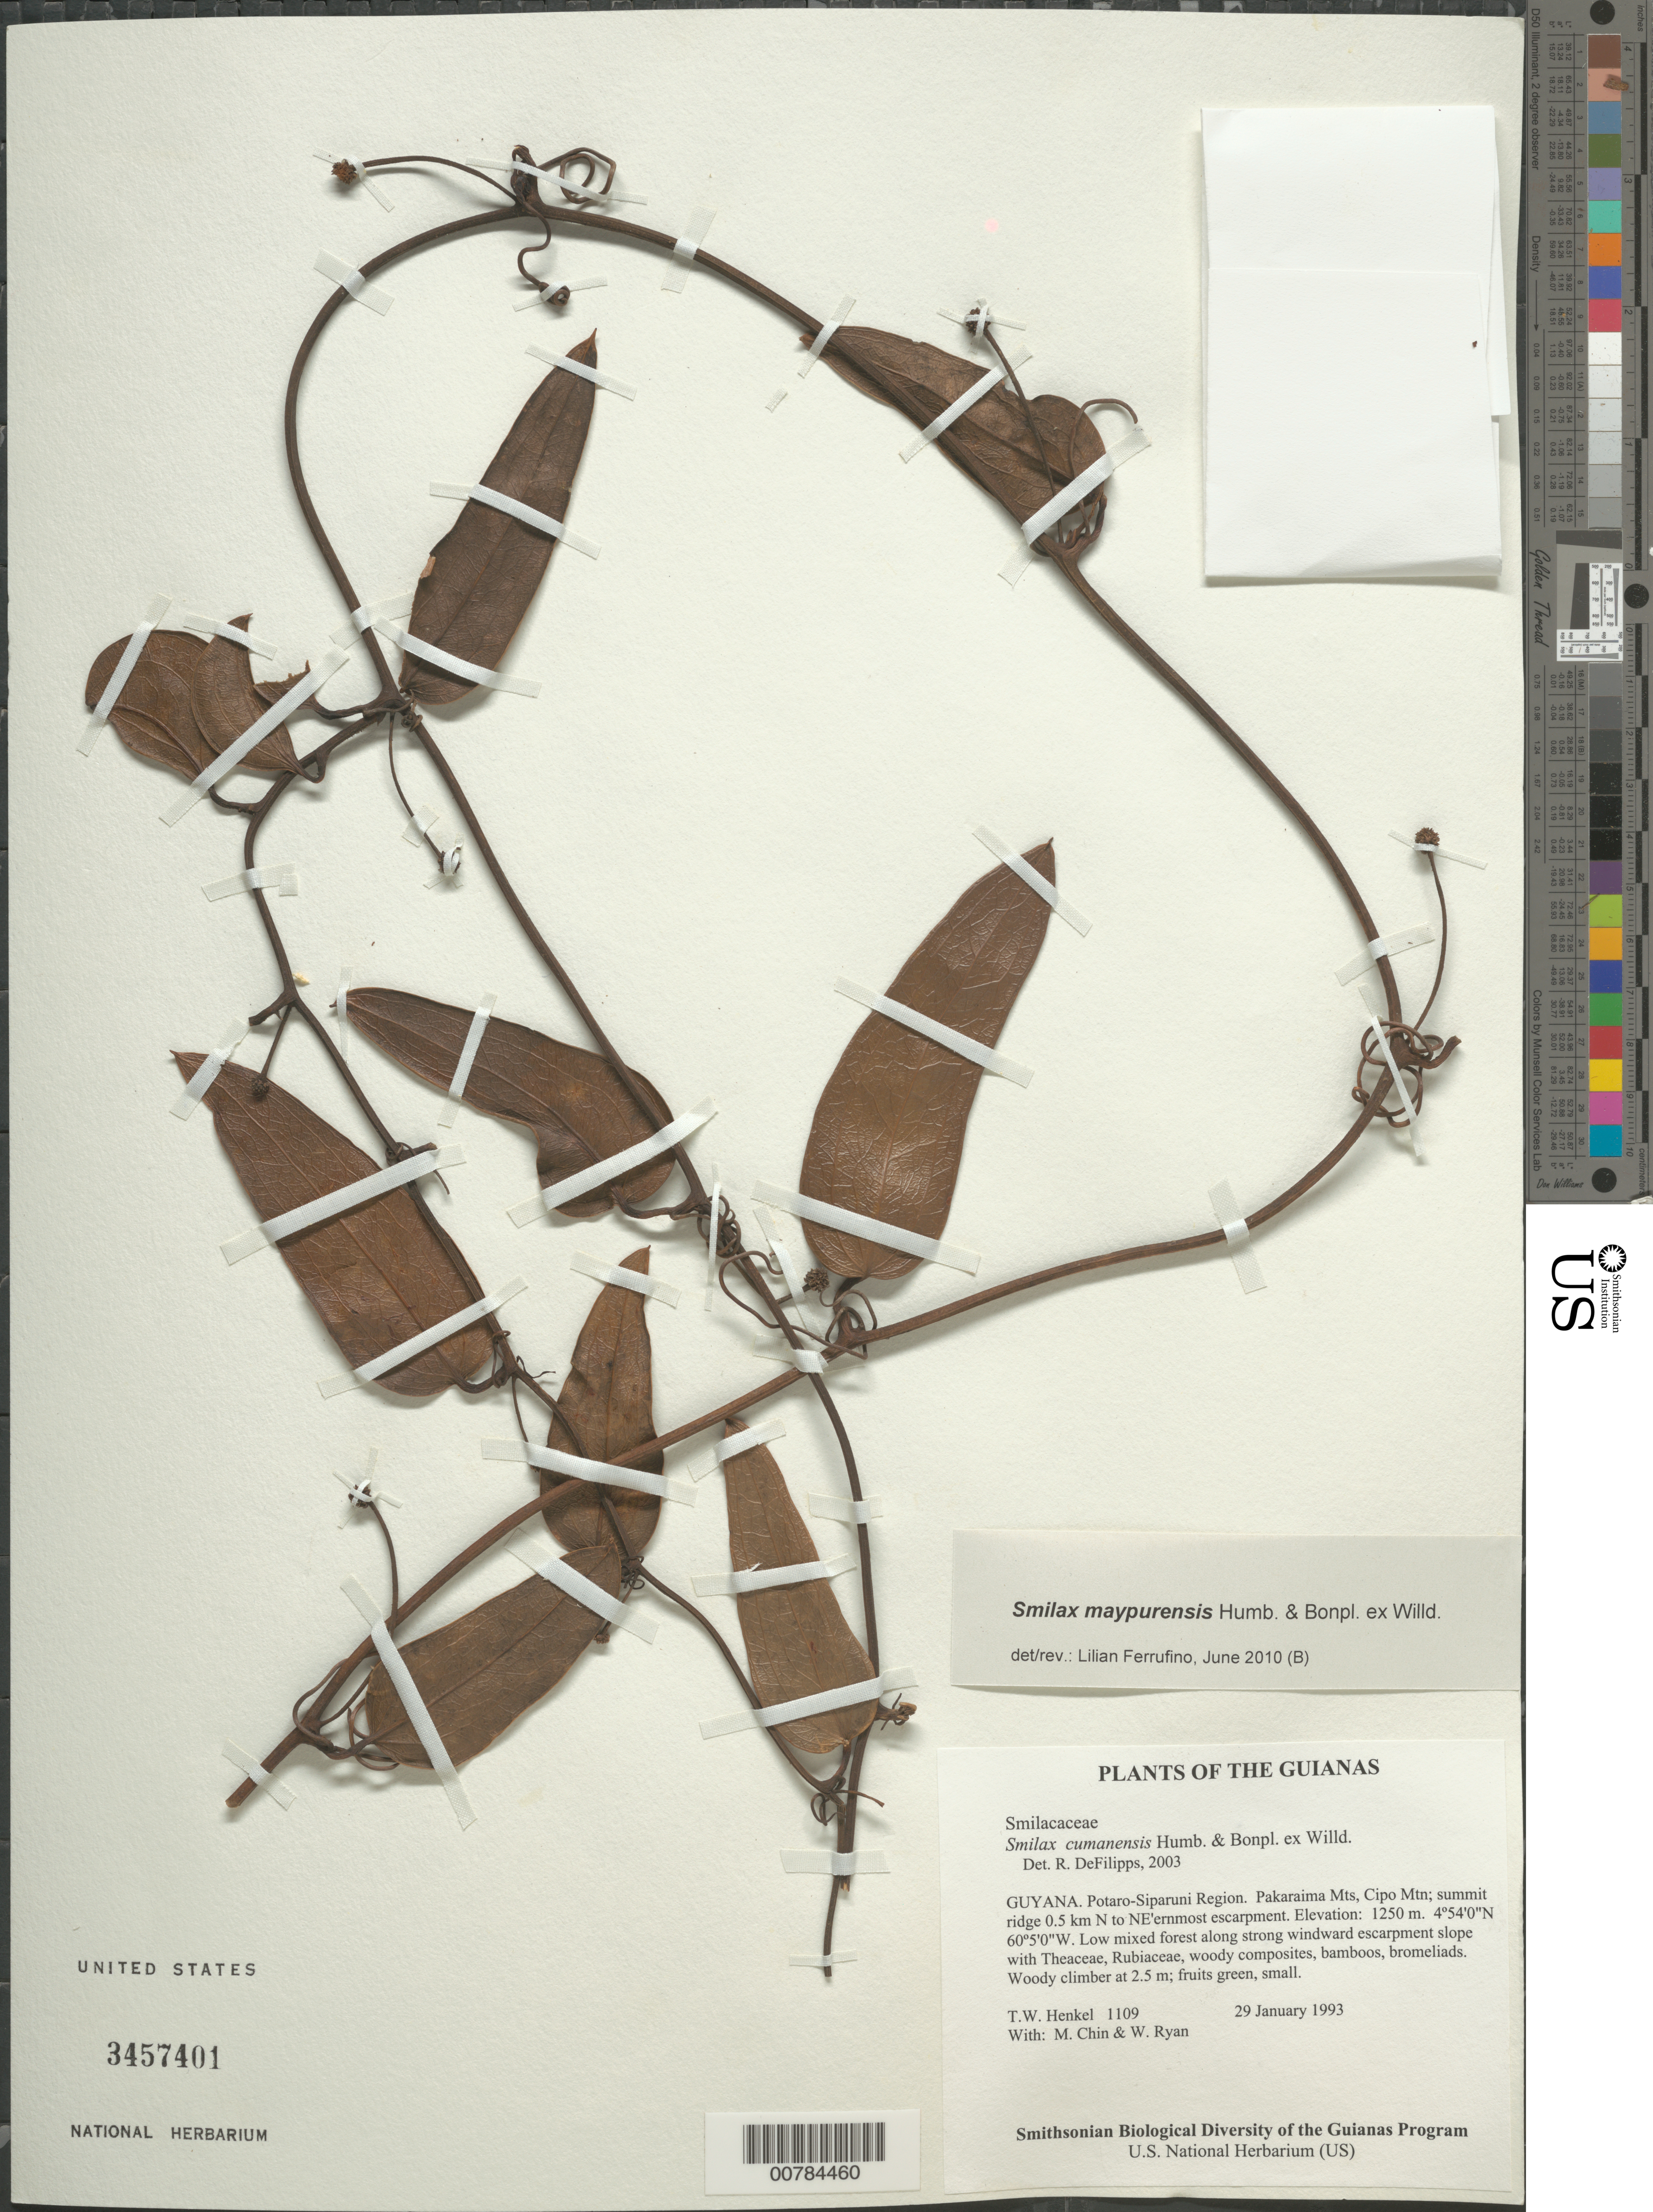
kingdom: Plantae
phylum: Tracheophyta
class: Liliopsida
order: Liliales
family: Smilacaceae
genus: Smilax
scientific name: Smilax maypurensis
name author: Humb. & Bonpl. ex Willd.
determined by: Ferrufino, L., (USJ), Herbario Universidad de Costa Rica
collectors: T. Henkel, M. Chin & W. Ryan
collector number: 1109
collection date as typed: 29 January 1993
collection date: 1993-01-29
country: Guyana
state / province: Potaro-Siparuni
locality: Pakaraima Mts, Cipo Mtn; summit ridge 0.5 km N to NE'ernmost escarpment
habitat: Low mixed forest along strong windward escarpment slope with Theaceae, Rubiaceae, woody composites, bamboos, bromeliads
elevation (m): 1250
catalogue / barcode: US 3457401